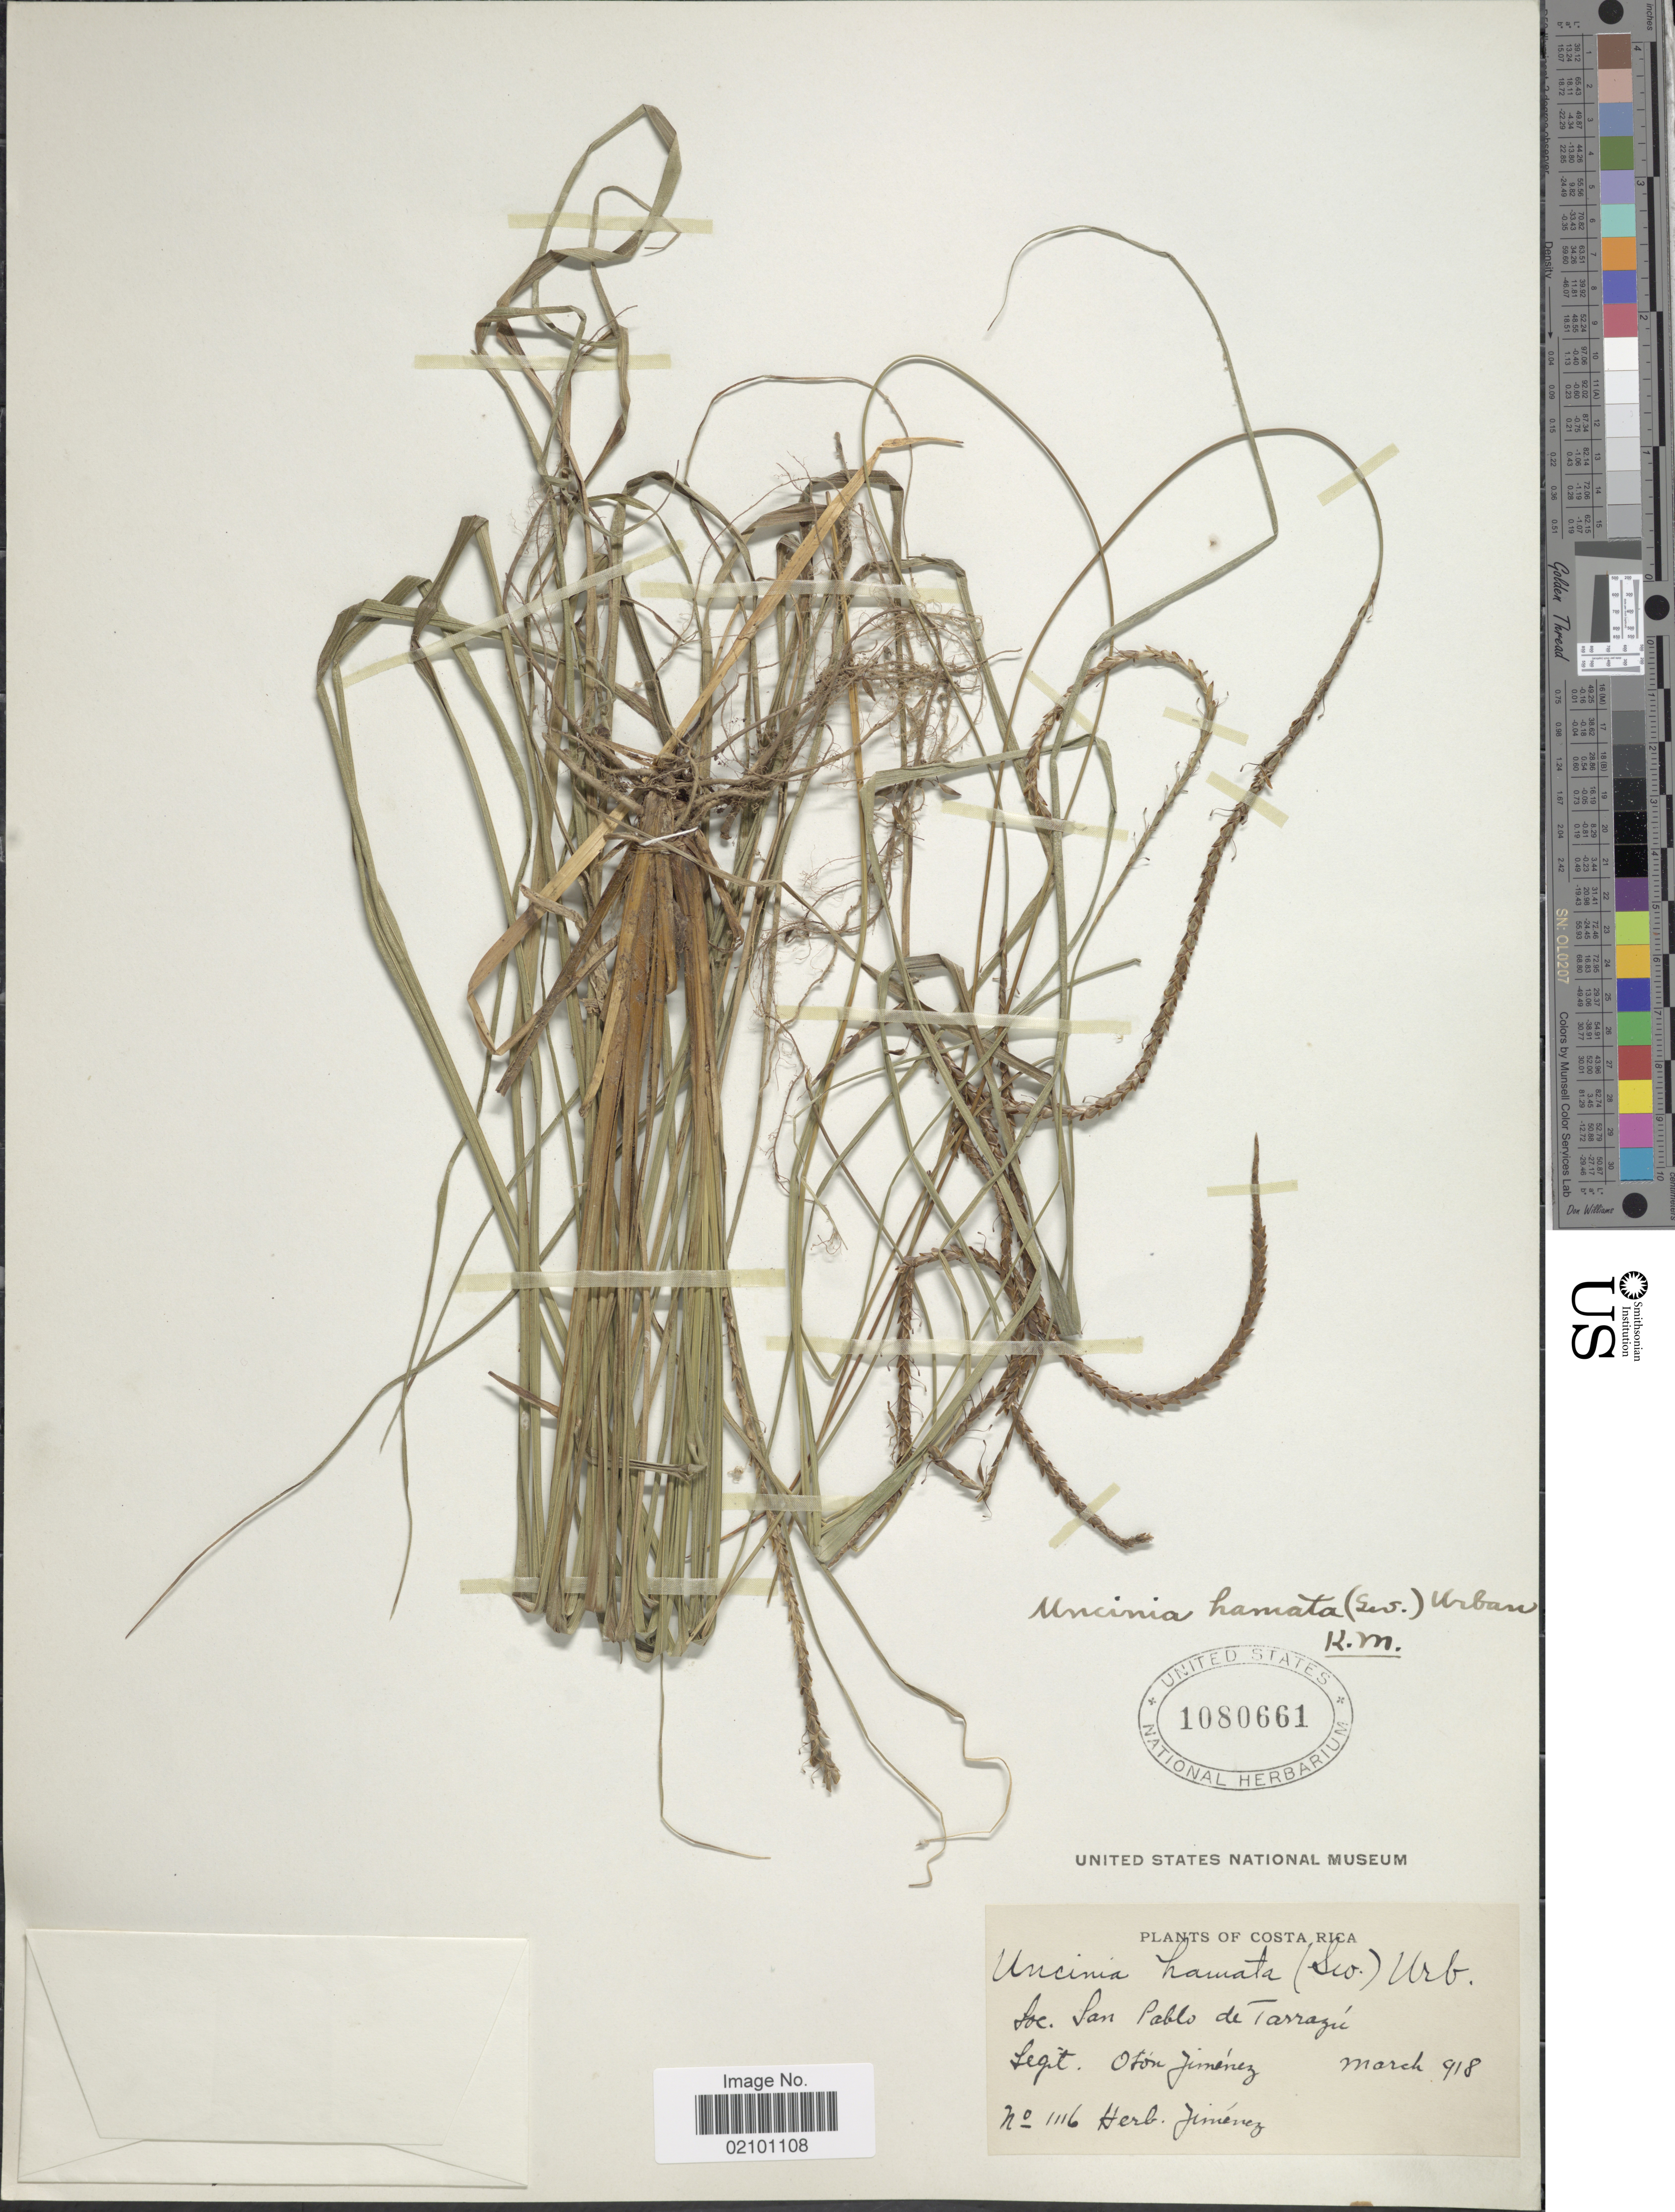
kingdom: Plantae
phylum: Tracheophyta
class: Liliopsida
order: Poales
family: Cyperaceae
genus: Carex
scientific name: Carex hamata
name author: Sw.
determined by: Strong, M. T., (US), Smithsonian Institution - National Museum of Natural History (UNITED STATES)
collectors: O. Jimenez L.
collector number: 1116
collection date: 1918-03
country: Costa Rica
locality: San Pablo de Tarrazu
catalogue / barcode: US 1080661